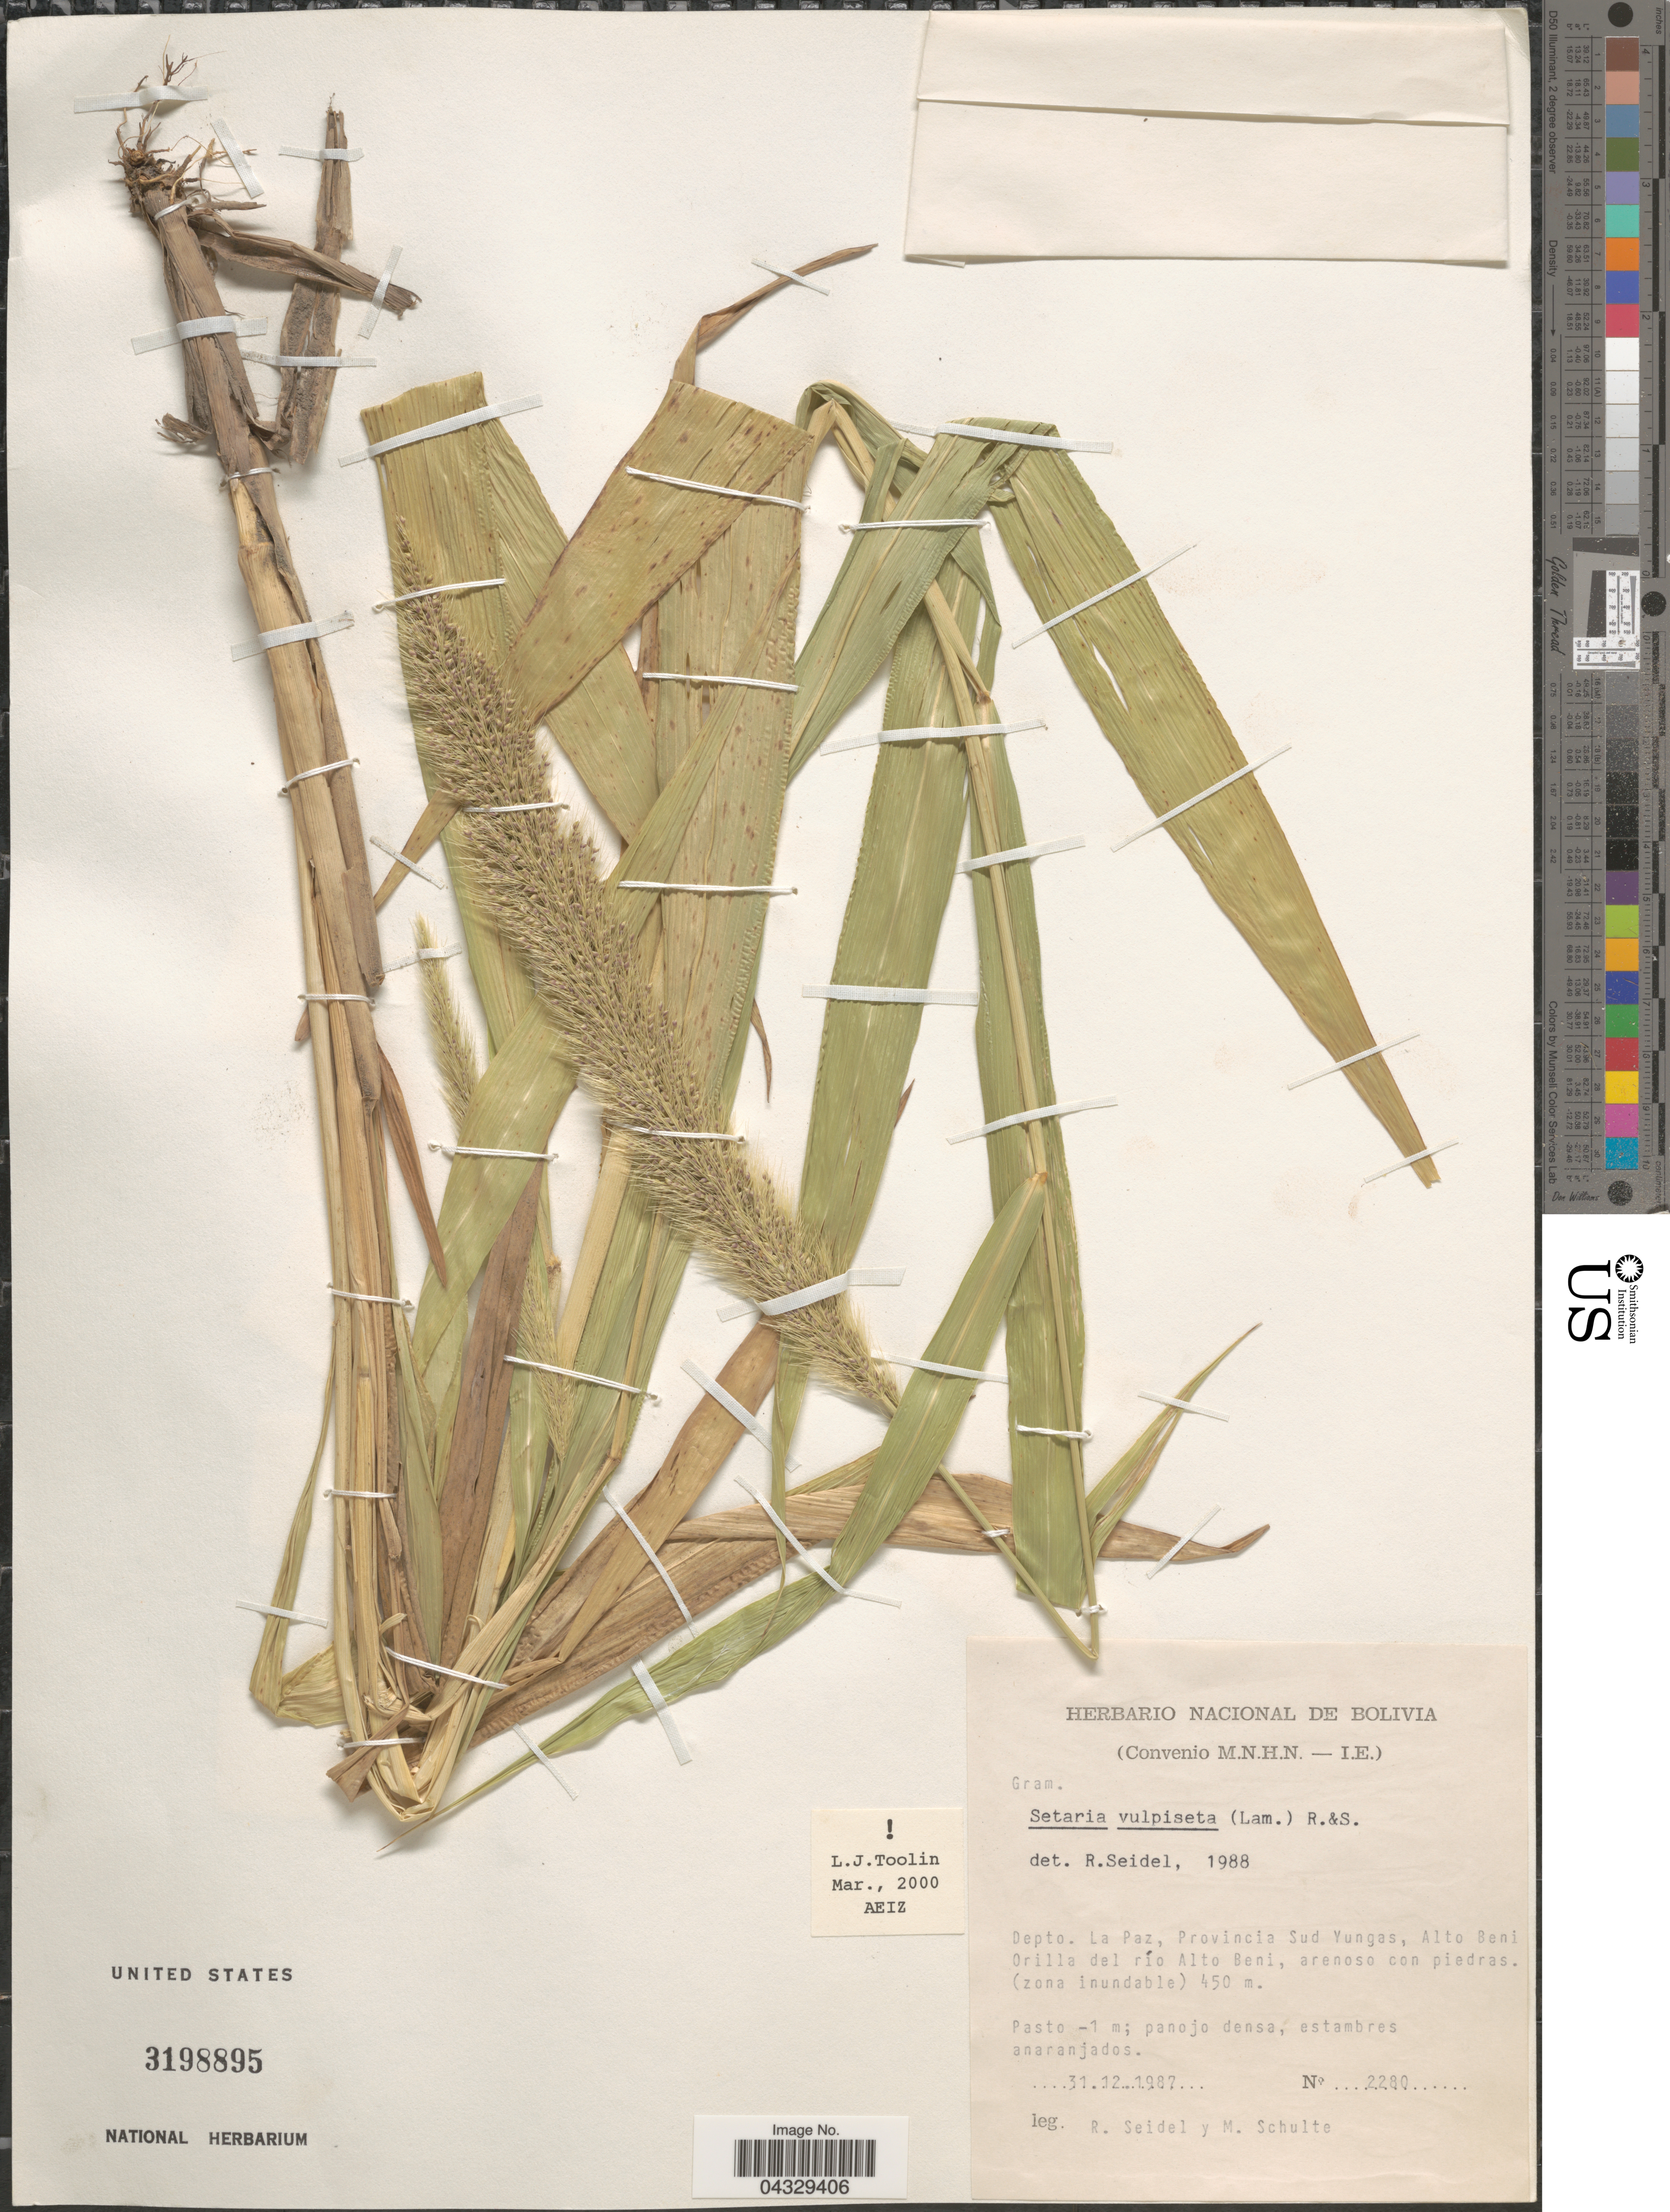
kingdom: Plantae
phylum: Tracheophyta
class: Liliopsida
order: Poales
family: Poaceae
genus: Setaria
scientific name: Setaria vulpiseta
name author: (Lam.) Roem. & Schult.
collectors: R. Seidel & M. Schulte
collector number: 2280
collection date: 1987-12-31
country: Bolivia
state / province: La Paz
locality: Depto. La Paz, Provincia Sud Yungas, Alto Beni Orilla del río Alto Beni, arenoso con piedras. (zona inundable).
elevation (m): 450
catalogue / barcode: US 3198895